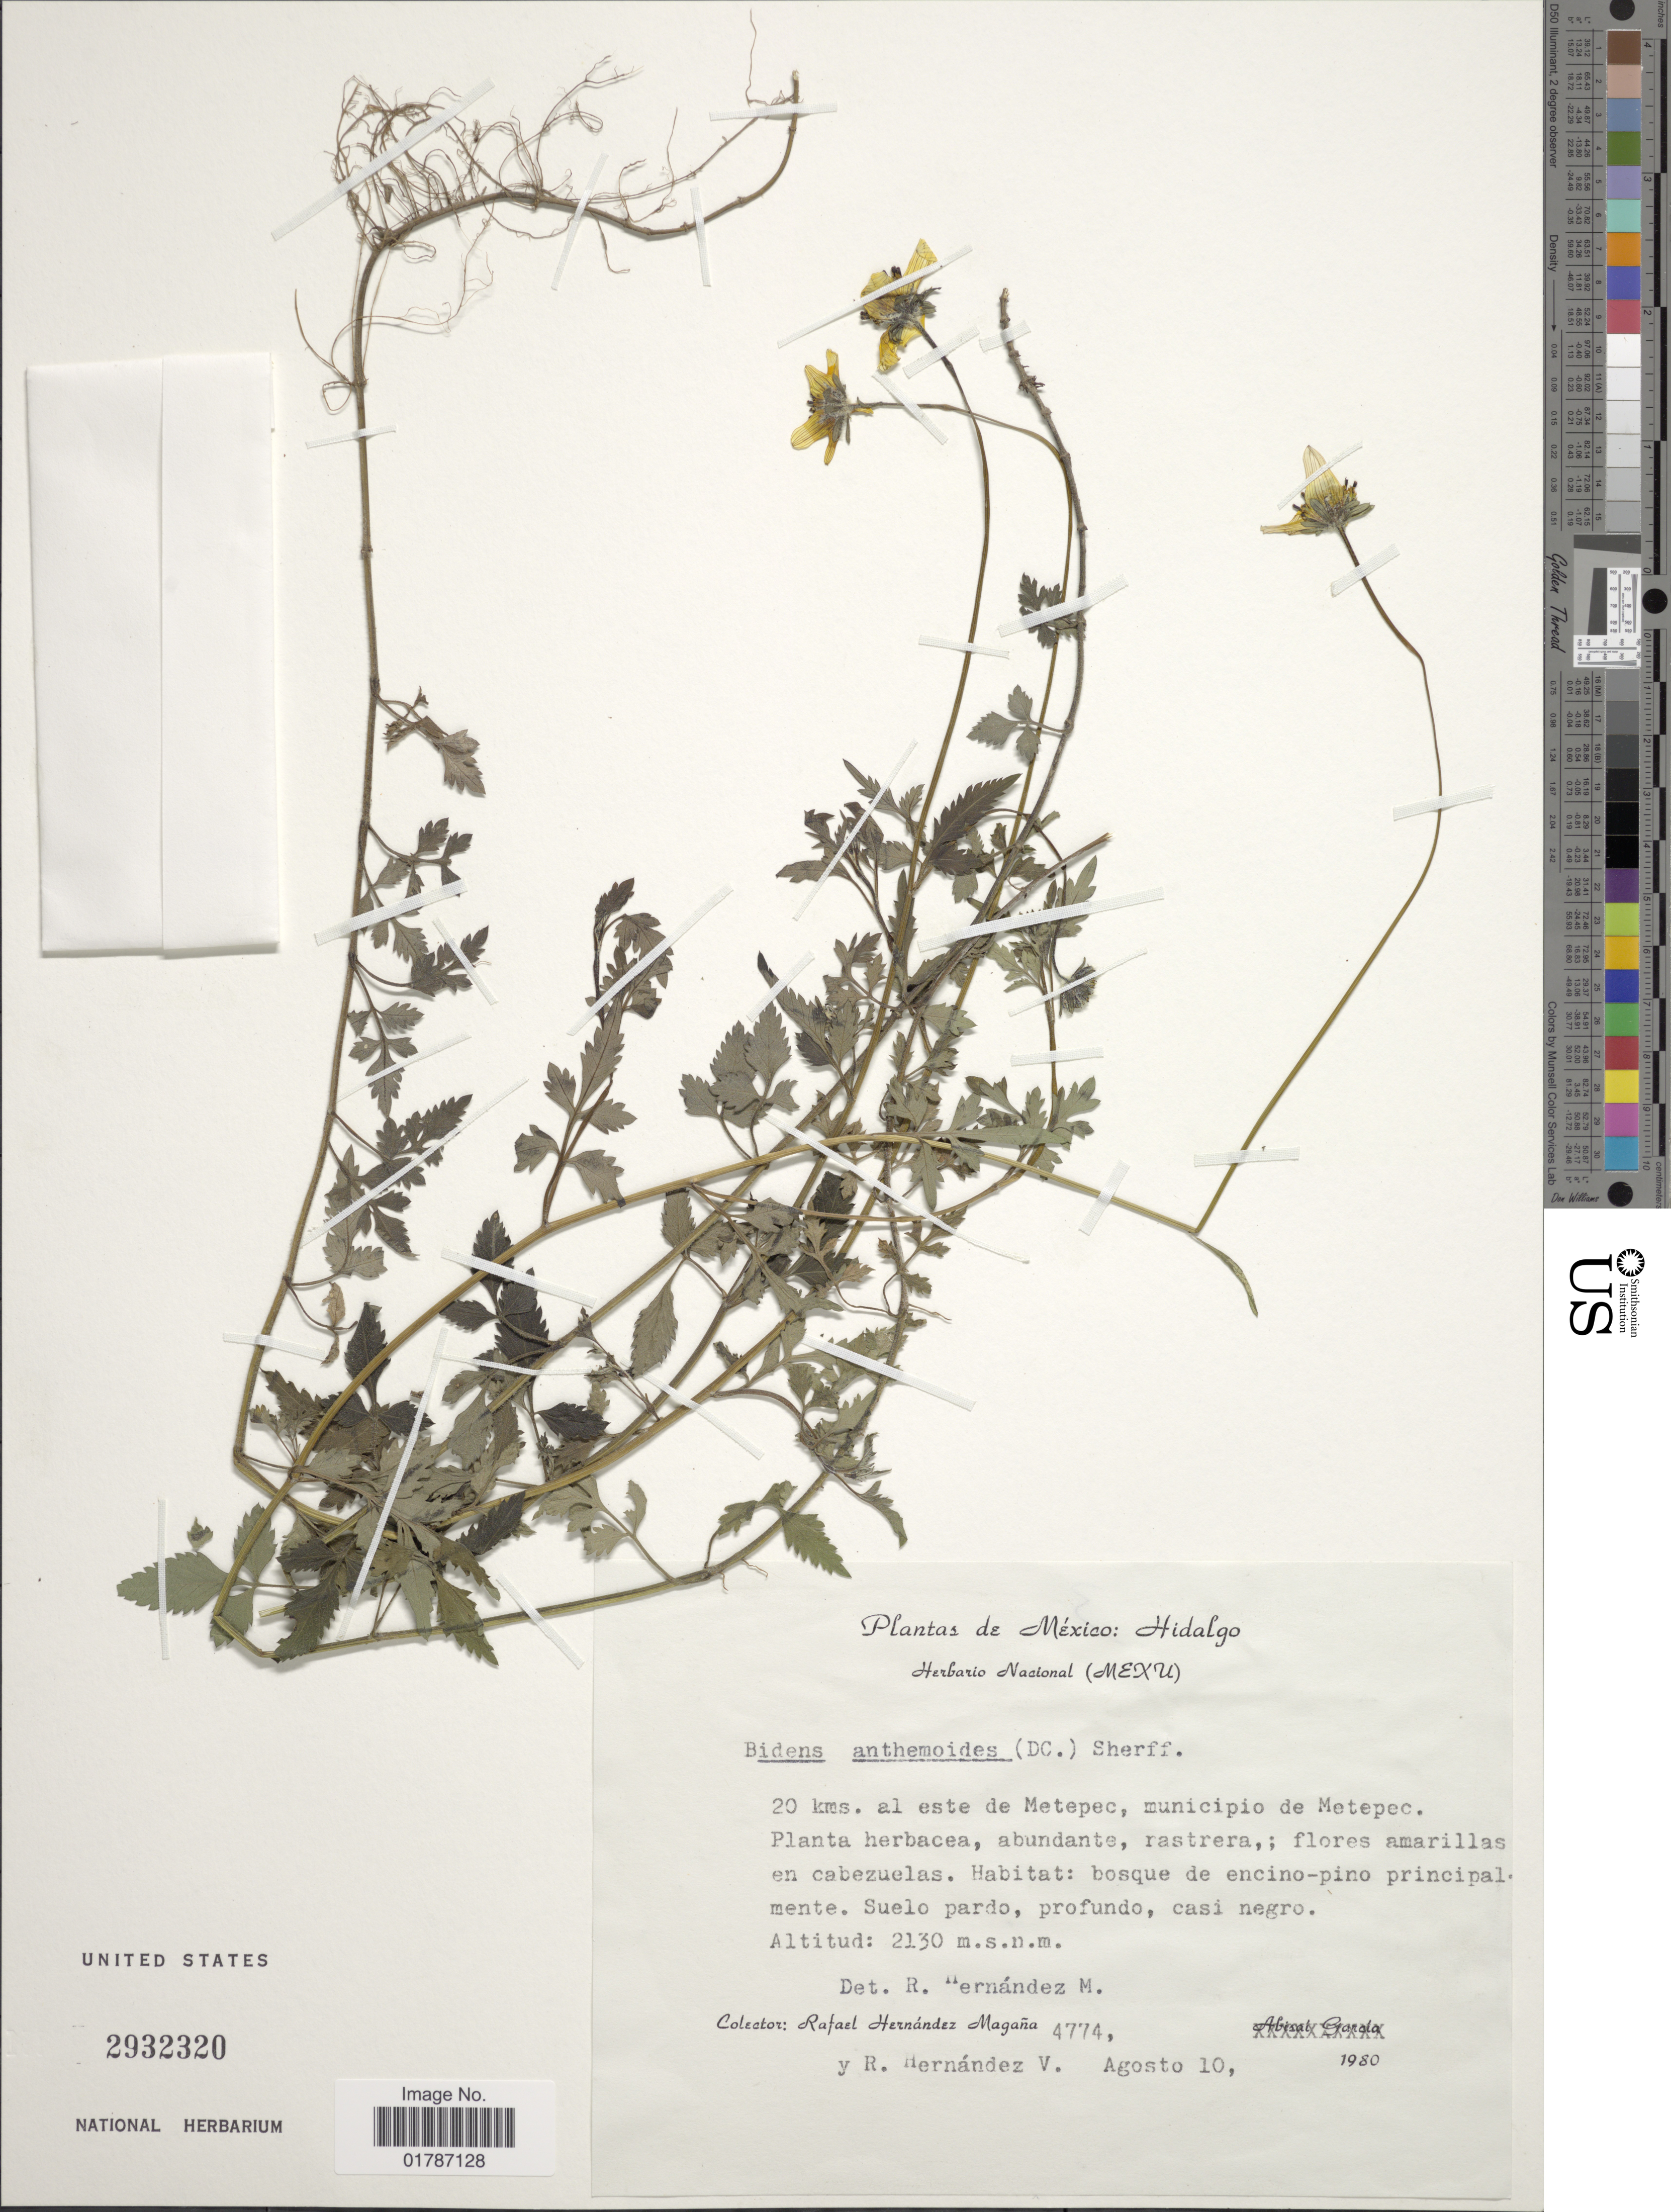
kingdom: Plantae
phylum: Tracheophyta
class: Magnoliopsida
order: Asterales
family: Asteraceae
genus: Bidens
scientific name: Bidens anthemoides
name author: (DC.) Sherff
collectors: R. Hernández-M. & R. Hernandez V.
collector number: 4774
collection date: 1980-08-10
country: Mexico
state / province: Hidalgo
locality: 20 kms. al este de Metepec, municipio de Metepec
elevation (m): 2130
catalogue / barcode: US 2932320